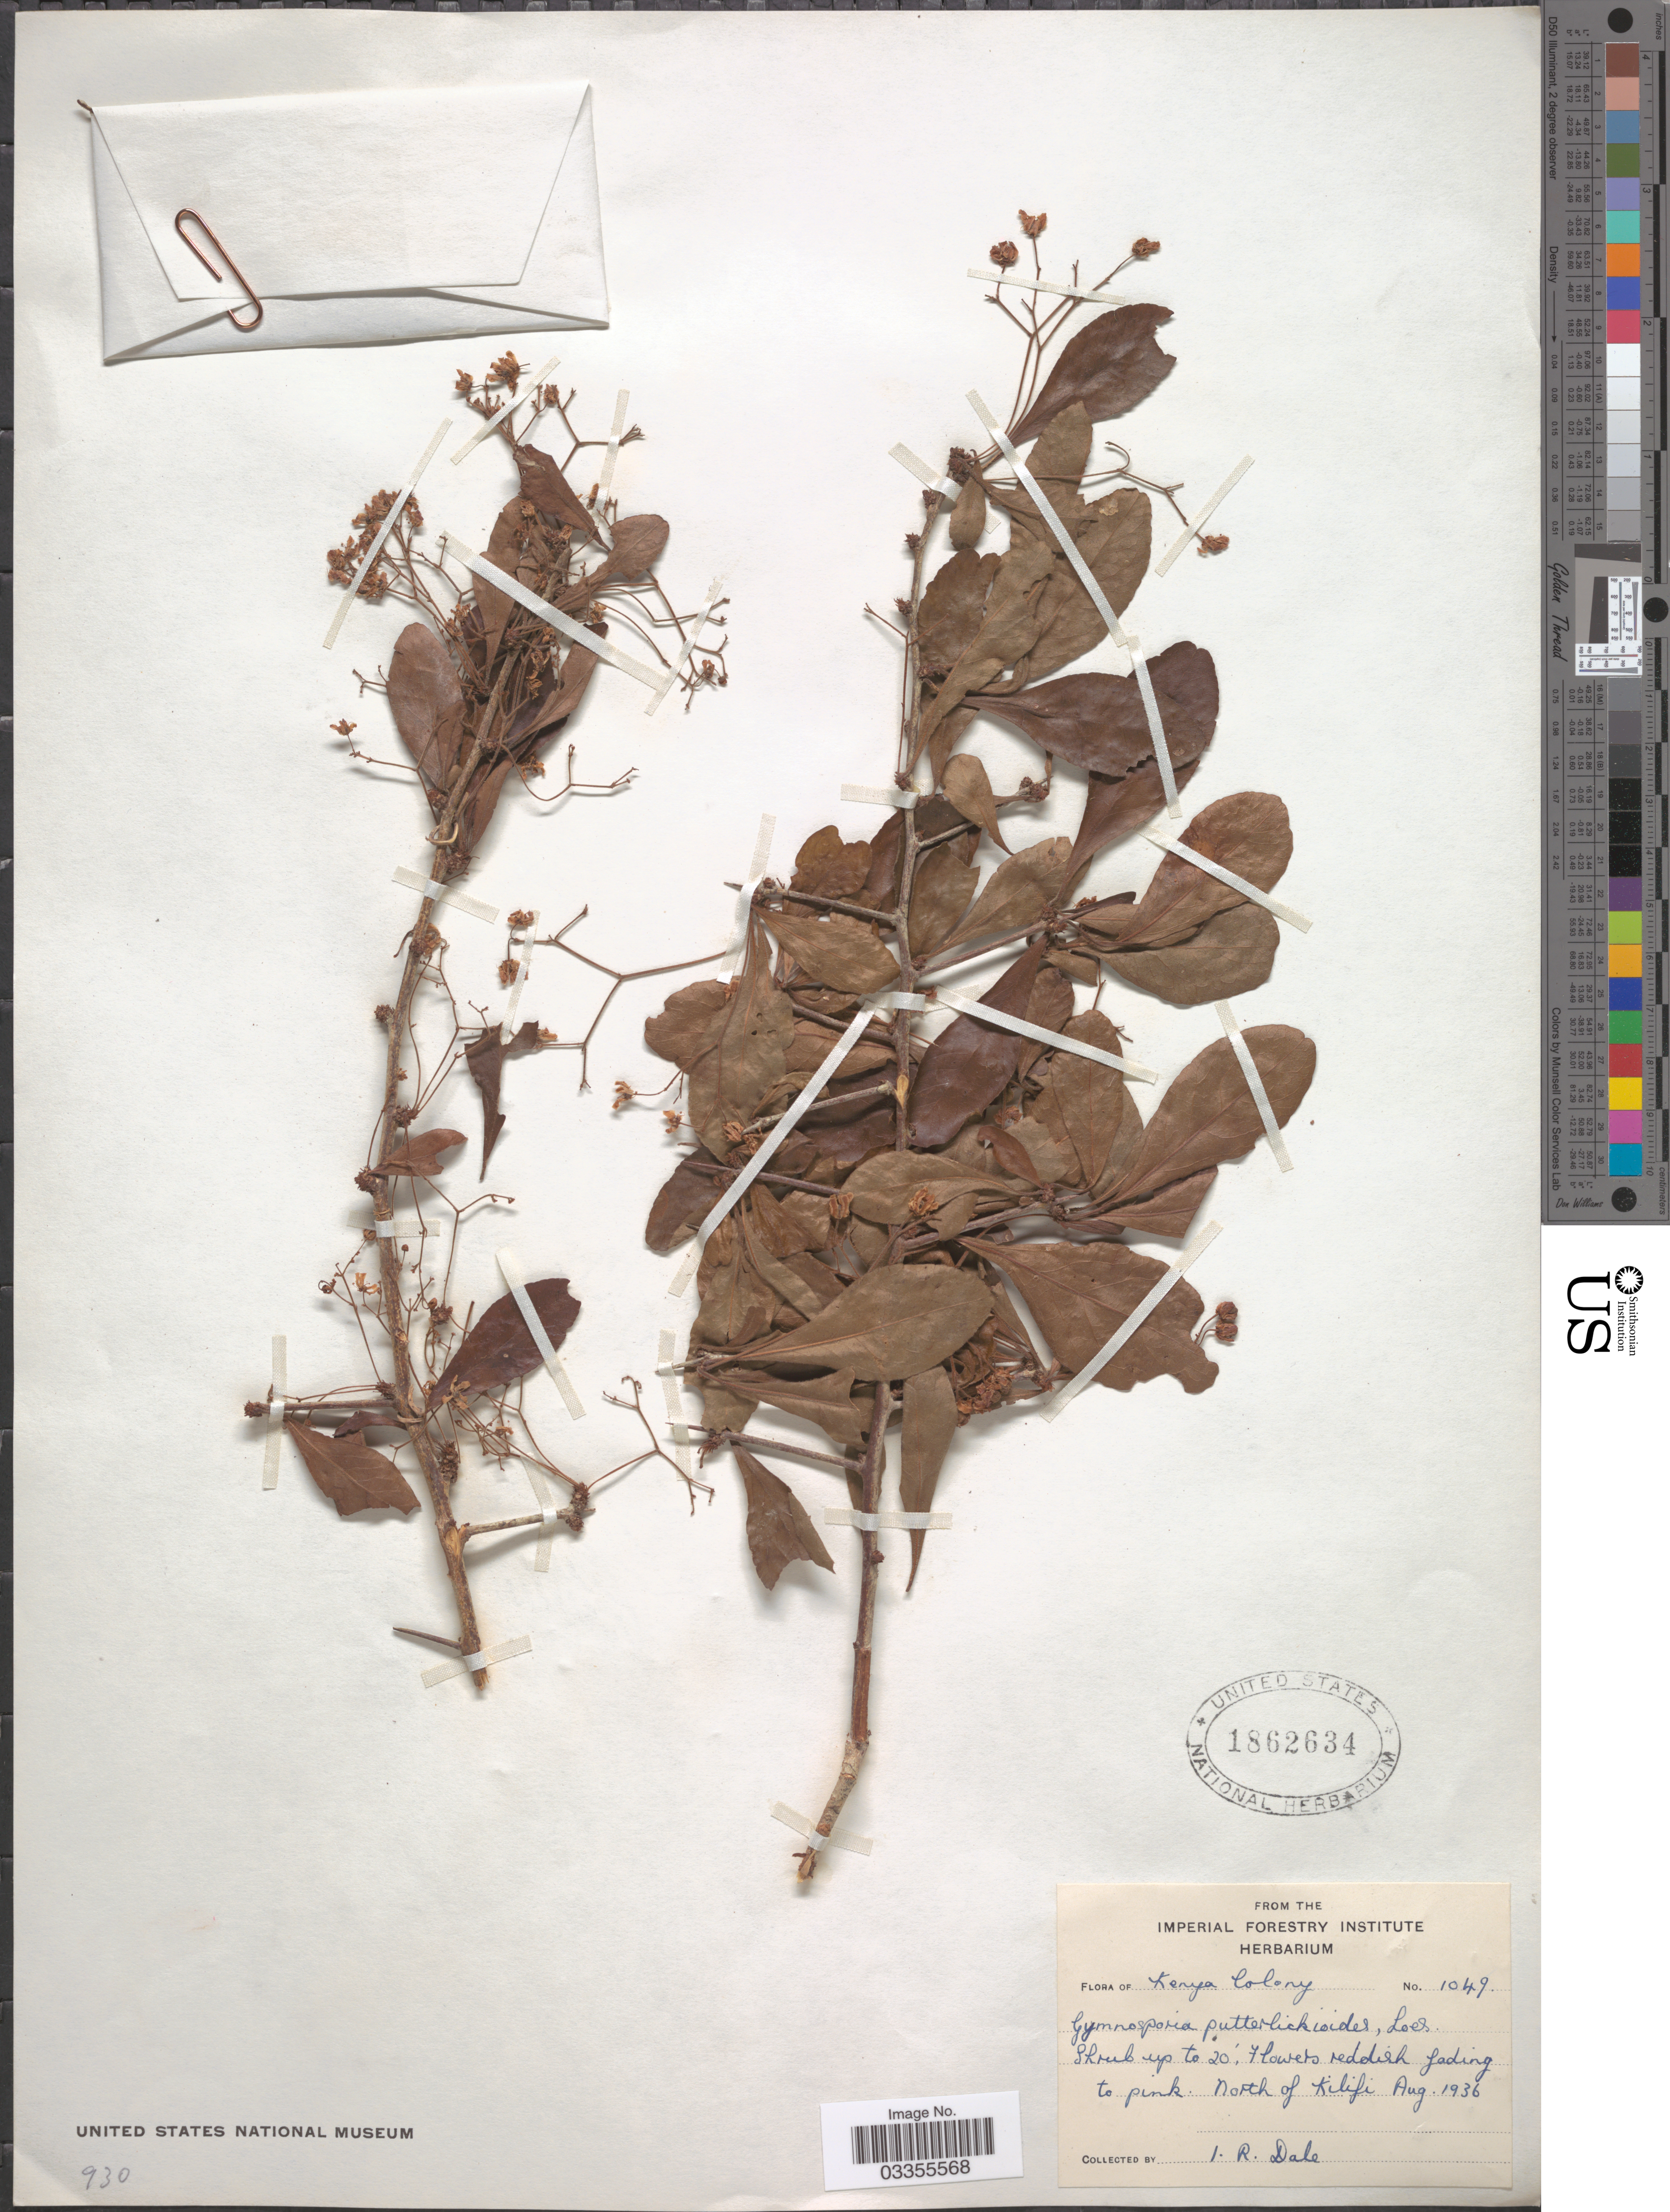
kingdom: Plantae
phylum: Tracheophyta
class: Magnoliopsida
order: Celastrales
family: Celastraceae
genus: Gymnosporia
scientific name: Gymnosporia putterlickioides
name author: Loes.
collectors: I. Dale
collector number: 1049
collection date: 1936-08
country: Kenya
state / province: Kilifi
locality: Kenya Colony. North of Kilifi.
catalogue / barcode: US 1862634